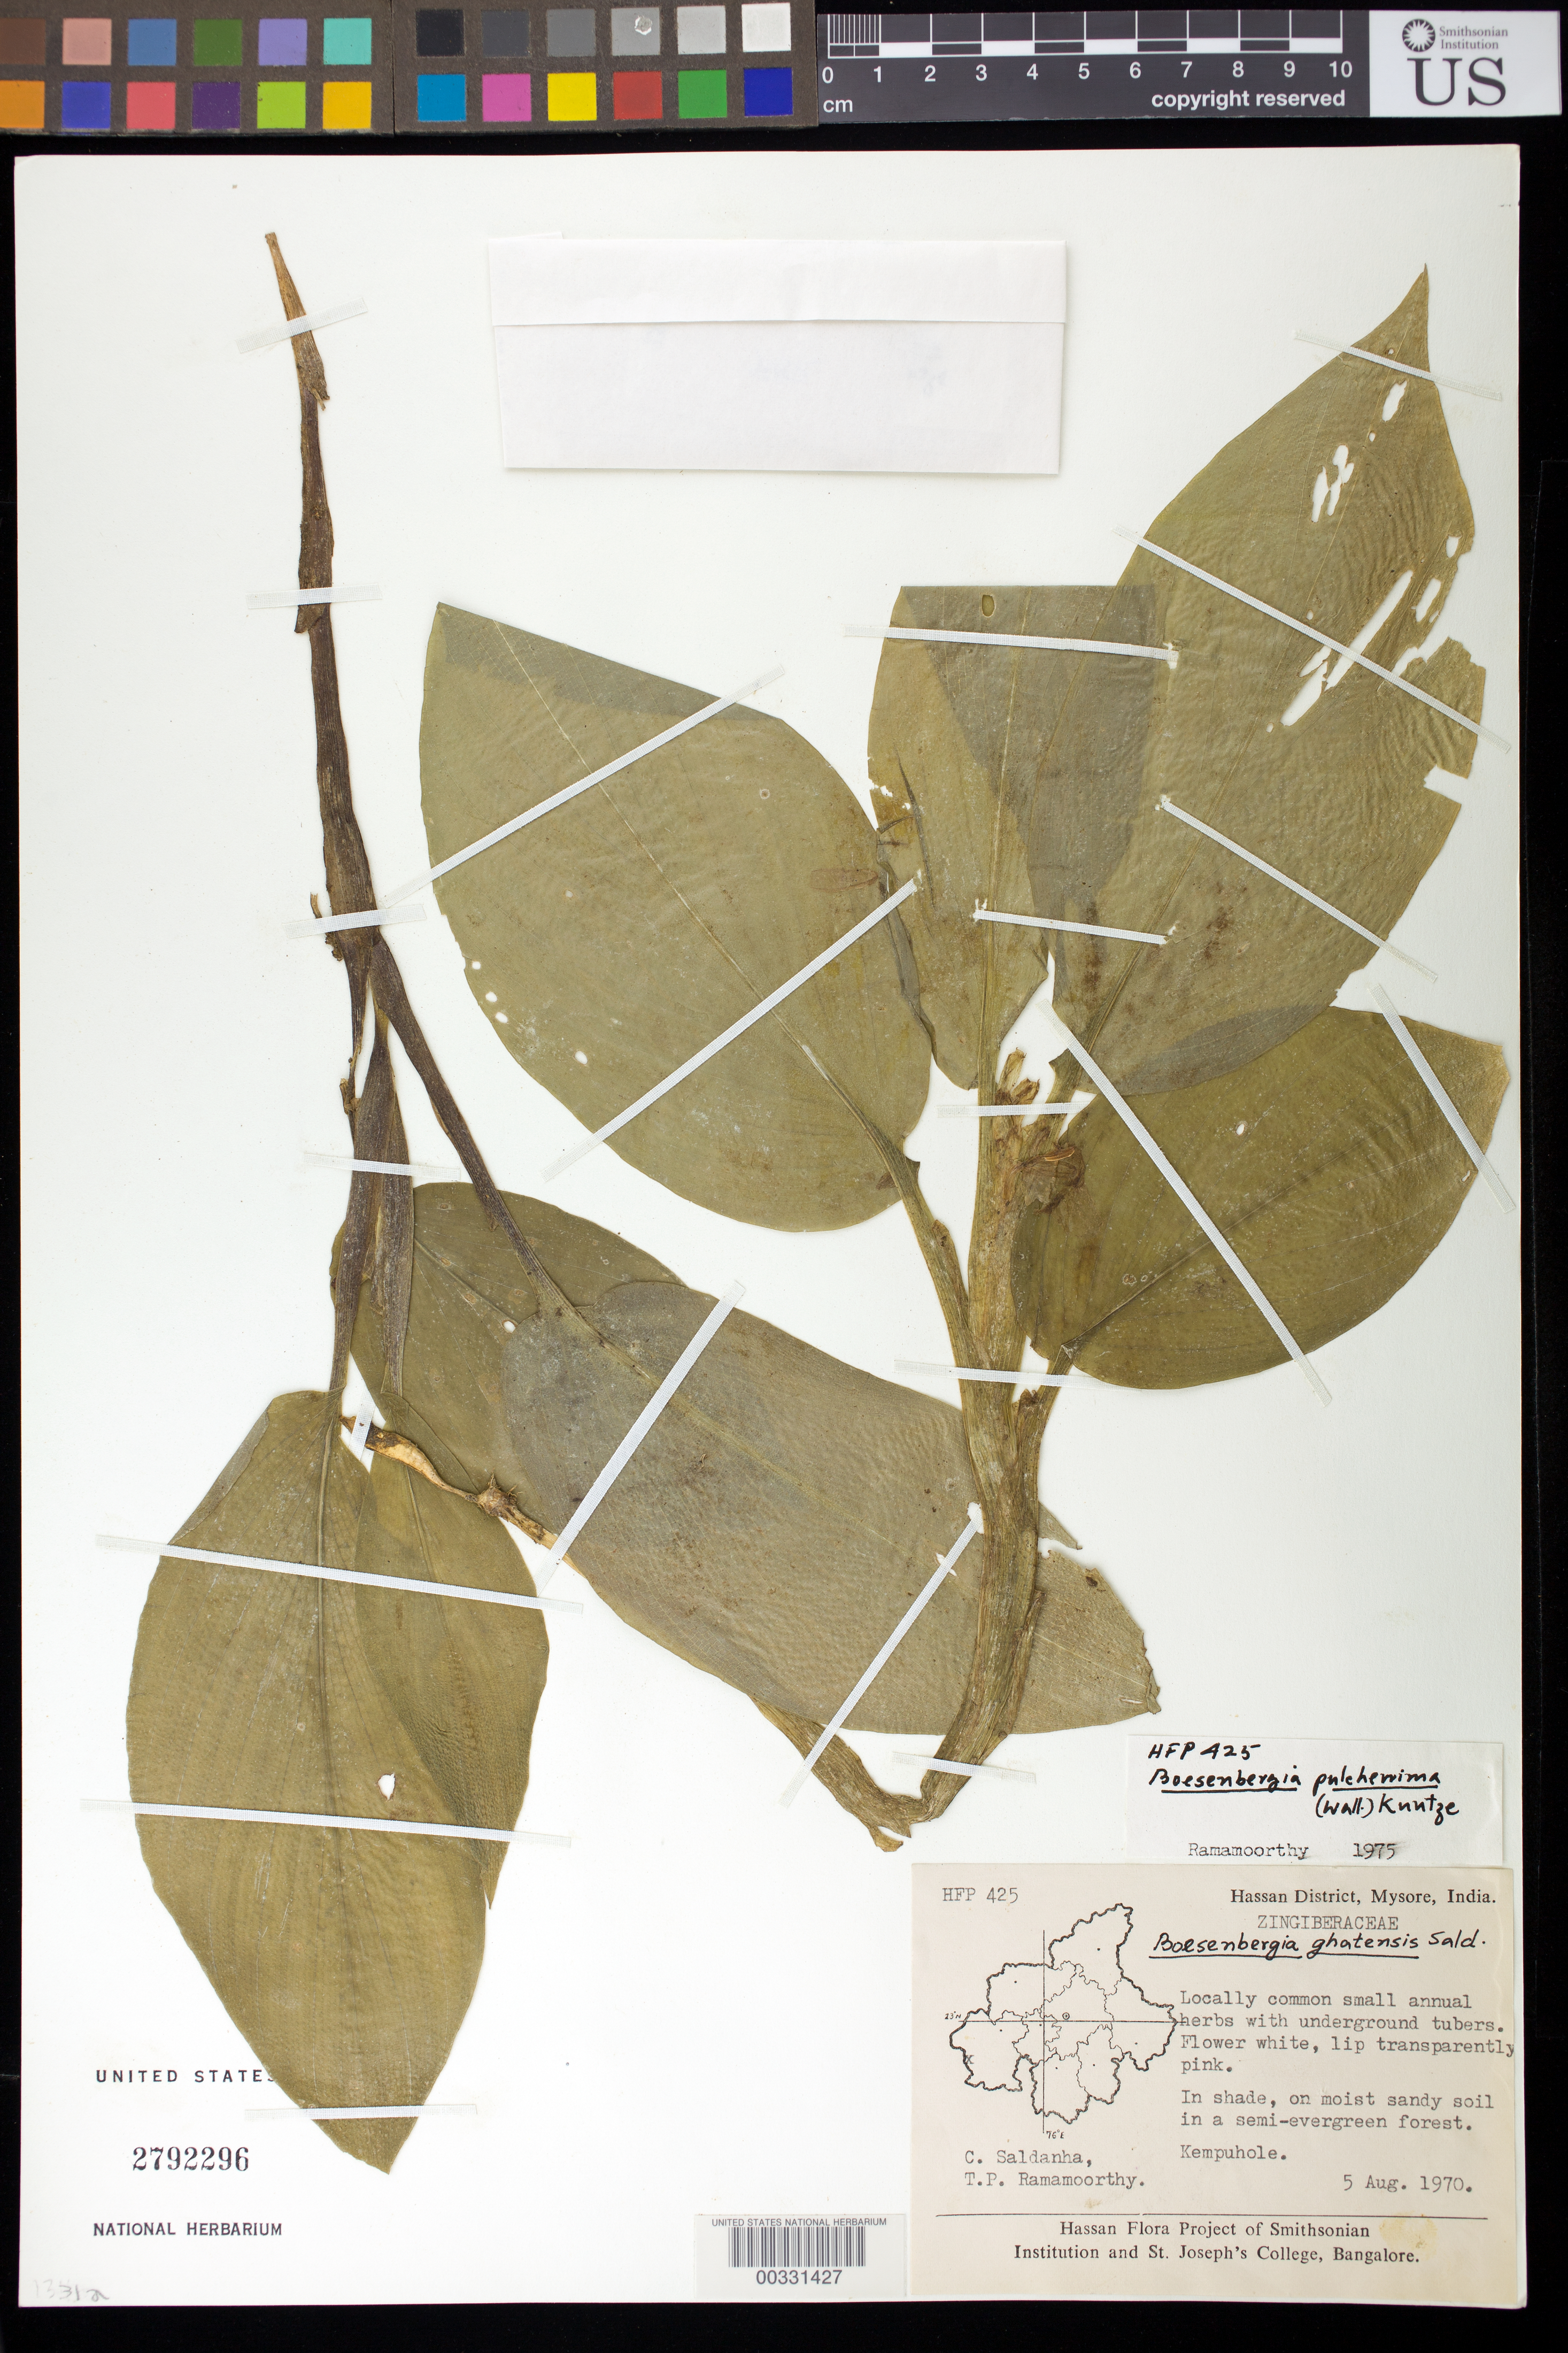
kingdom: Plantae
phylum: Tracheophyta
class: Liliopsida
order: Zingiberales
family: Zingiberaceae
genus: Boesenbergia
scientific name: Boesenbergia pulcherrima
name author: (Wall.) Kuntze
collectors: C. J. Saldanha & T. P. Ramamoorthy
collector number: Hfp 425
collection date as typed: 05 Aug 1970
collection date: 1970-08-05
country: India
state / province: Karnataka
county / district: Hassan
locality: Kempuhole, mysore state [mysore state = karnataka.]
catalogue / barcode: US 2792296